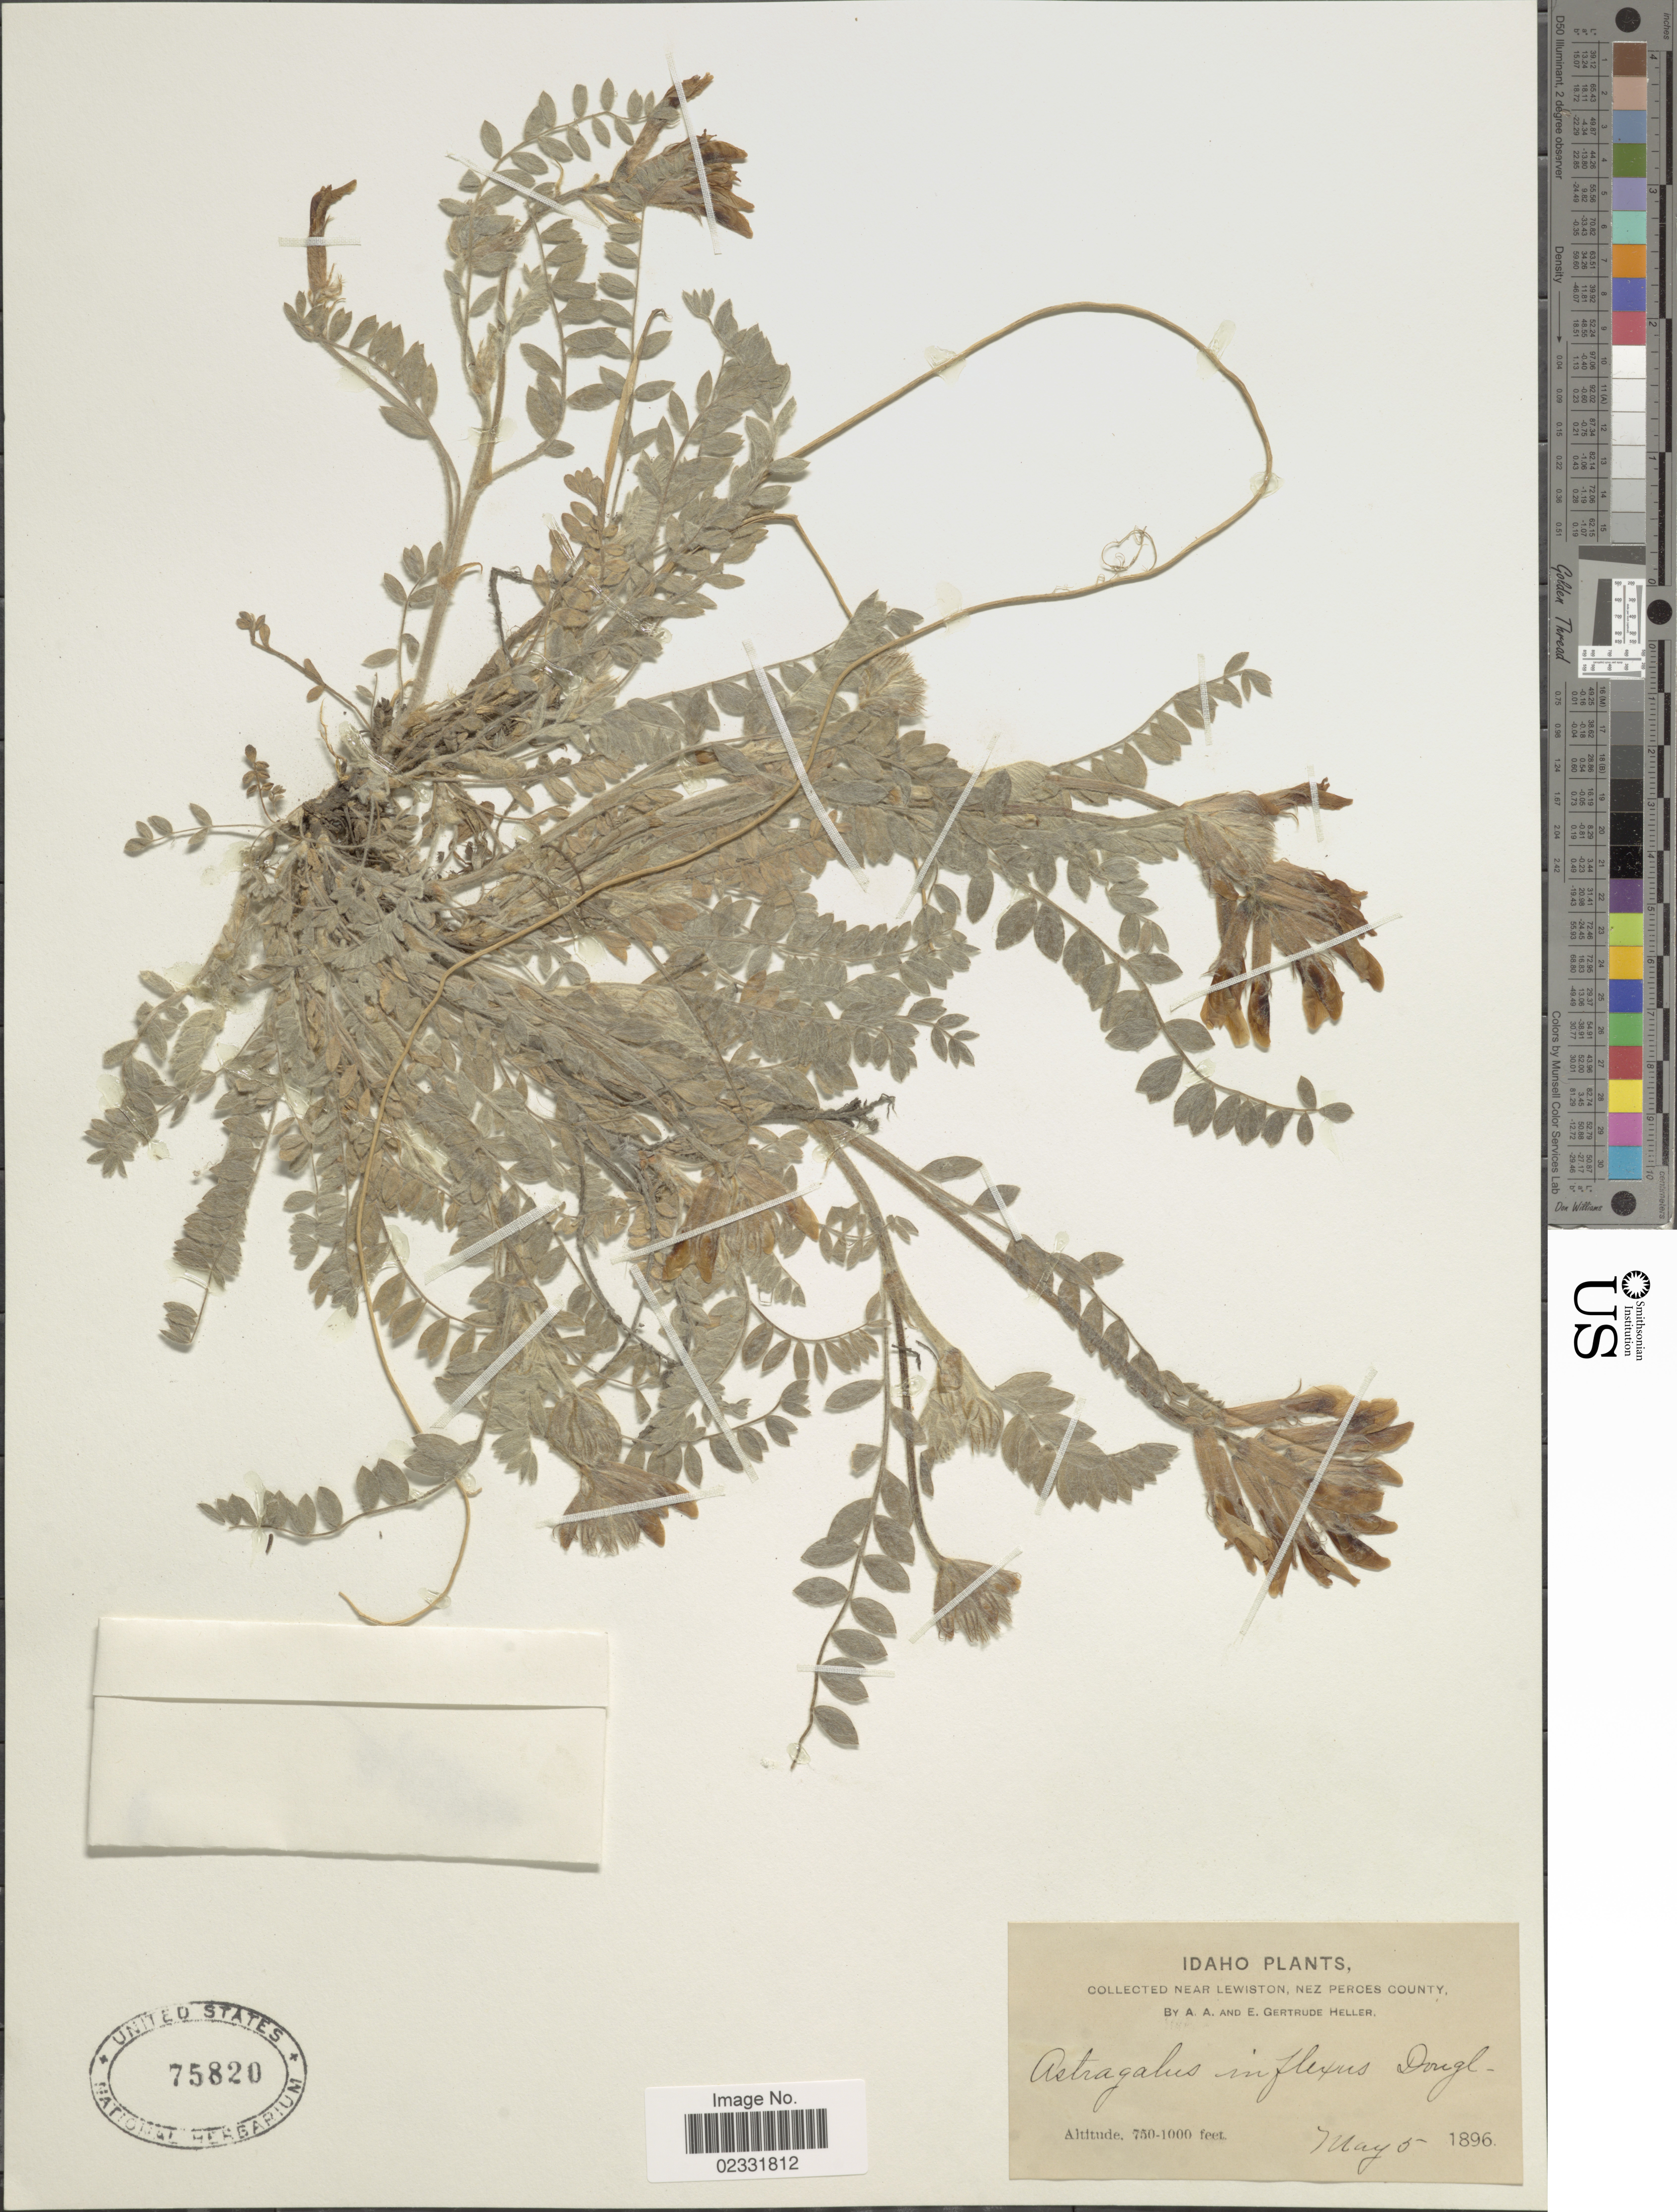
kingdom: Plantae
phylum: Tracheophyta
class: Magnoliopsida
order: Fabales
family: Fabaceae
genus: Astragalus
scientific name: Astragalus inflexus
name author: Douglas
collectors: A. A. Heller & E. Gertrude Heller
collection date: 1896-05-05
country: United States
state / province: Idaho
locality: Near Lewiston, Nez Perces County.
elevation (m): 229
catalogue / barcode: US 75820